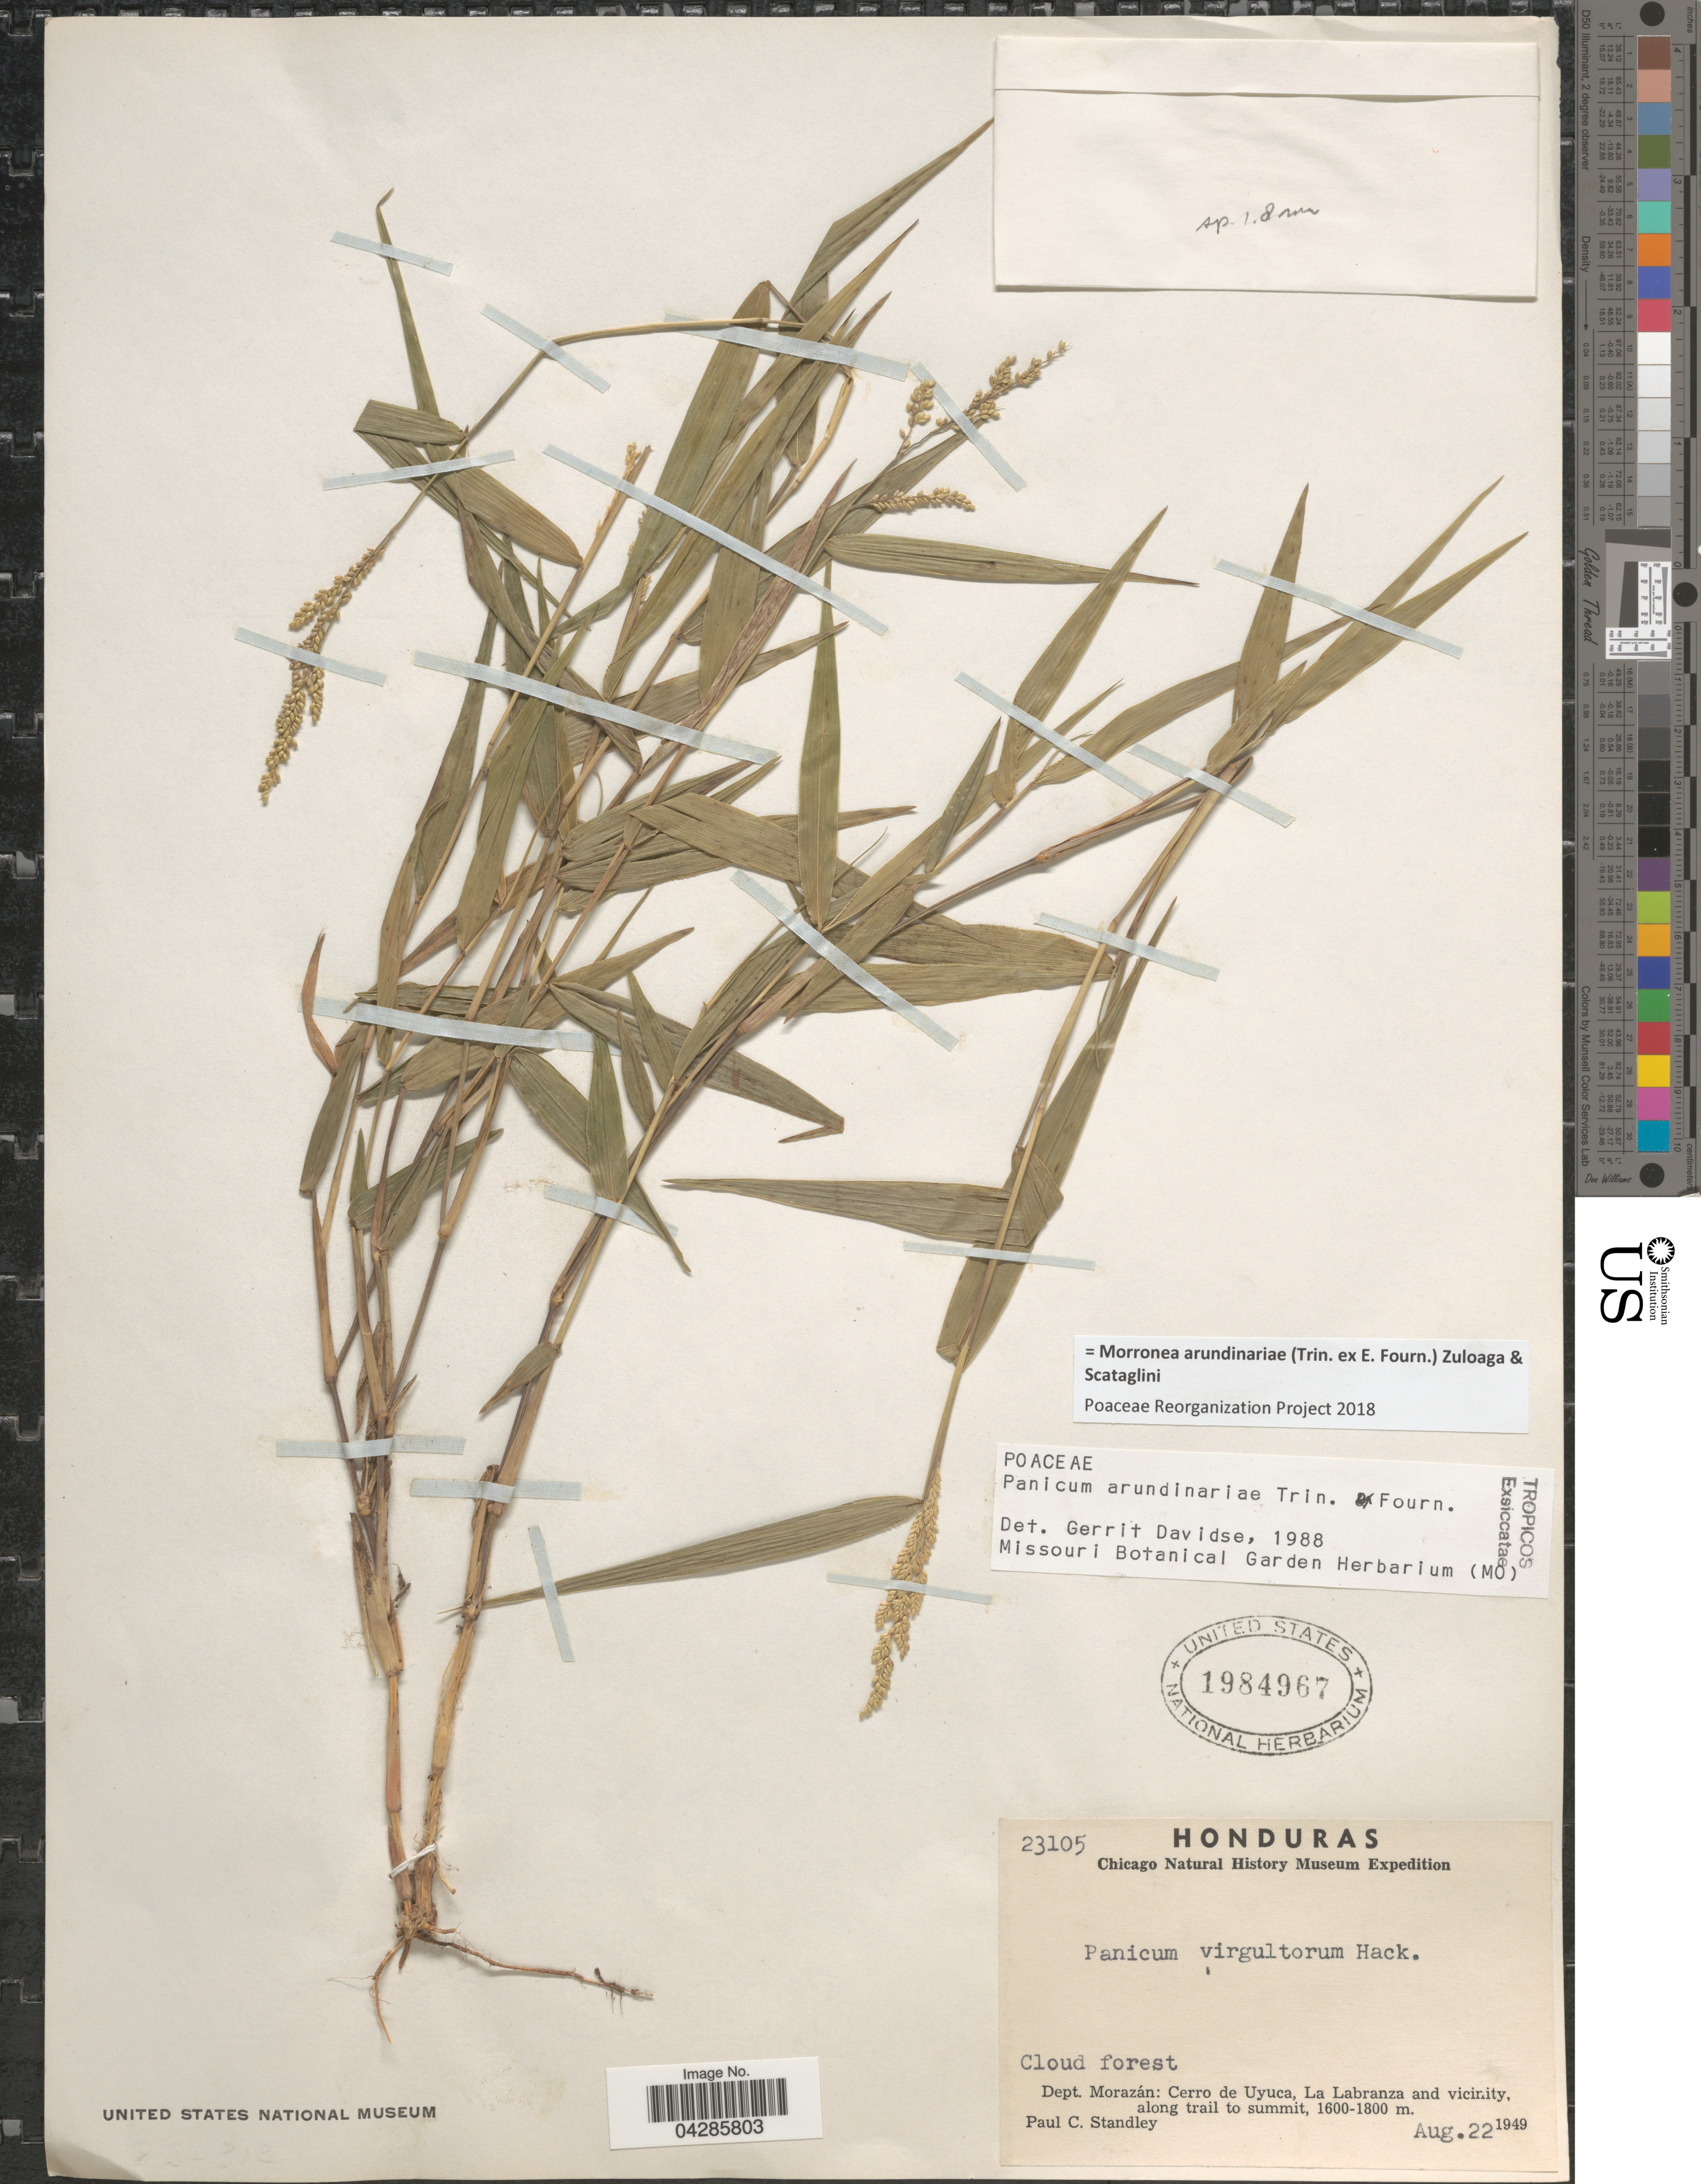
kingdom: Plantae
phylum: Tracheophyta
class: Liliopsida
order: Poales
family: Poaceae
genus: Morronea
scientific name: Morronea arundinariae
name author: (Trin. ex E. Fourn.) Zuloaga & Scataglini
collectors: P. C. Standley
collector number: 23105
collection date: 1949-08-22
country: Honduras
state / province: Fco. Morazán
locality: Chicago Natural History Museum Expedition. Cloud forest. Dept. Morazán: Cerro de Uyuca, La Labranza and vicinity, along trail to summit.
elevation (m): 1600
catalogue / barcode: US 1984967